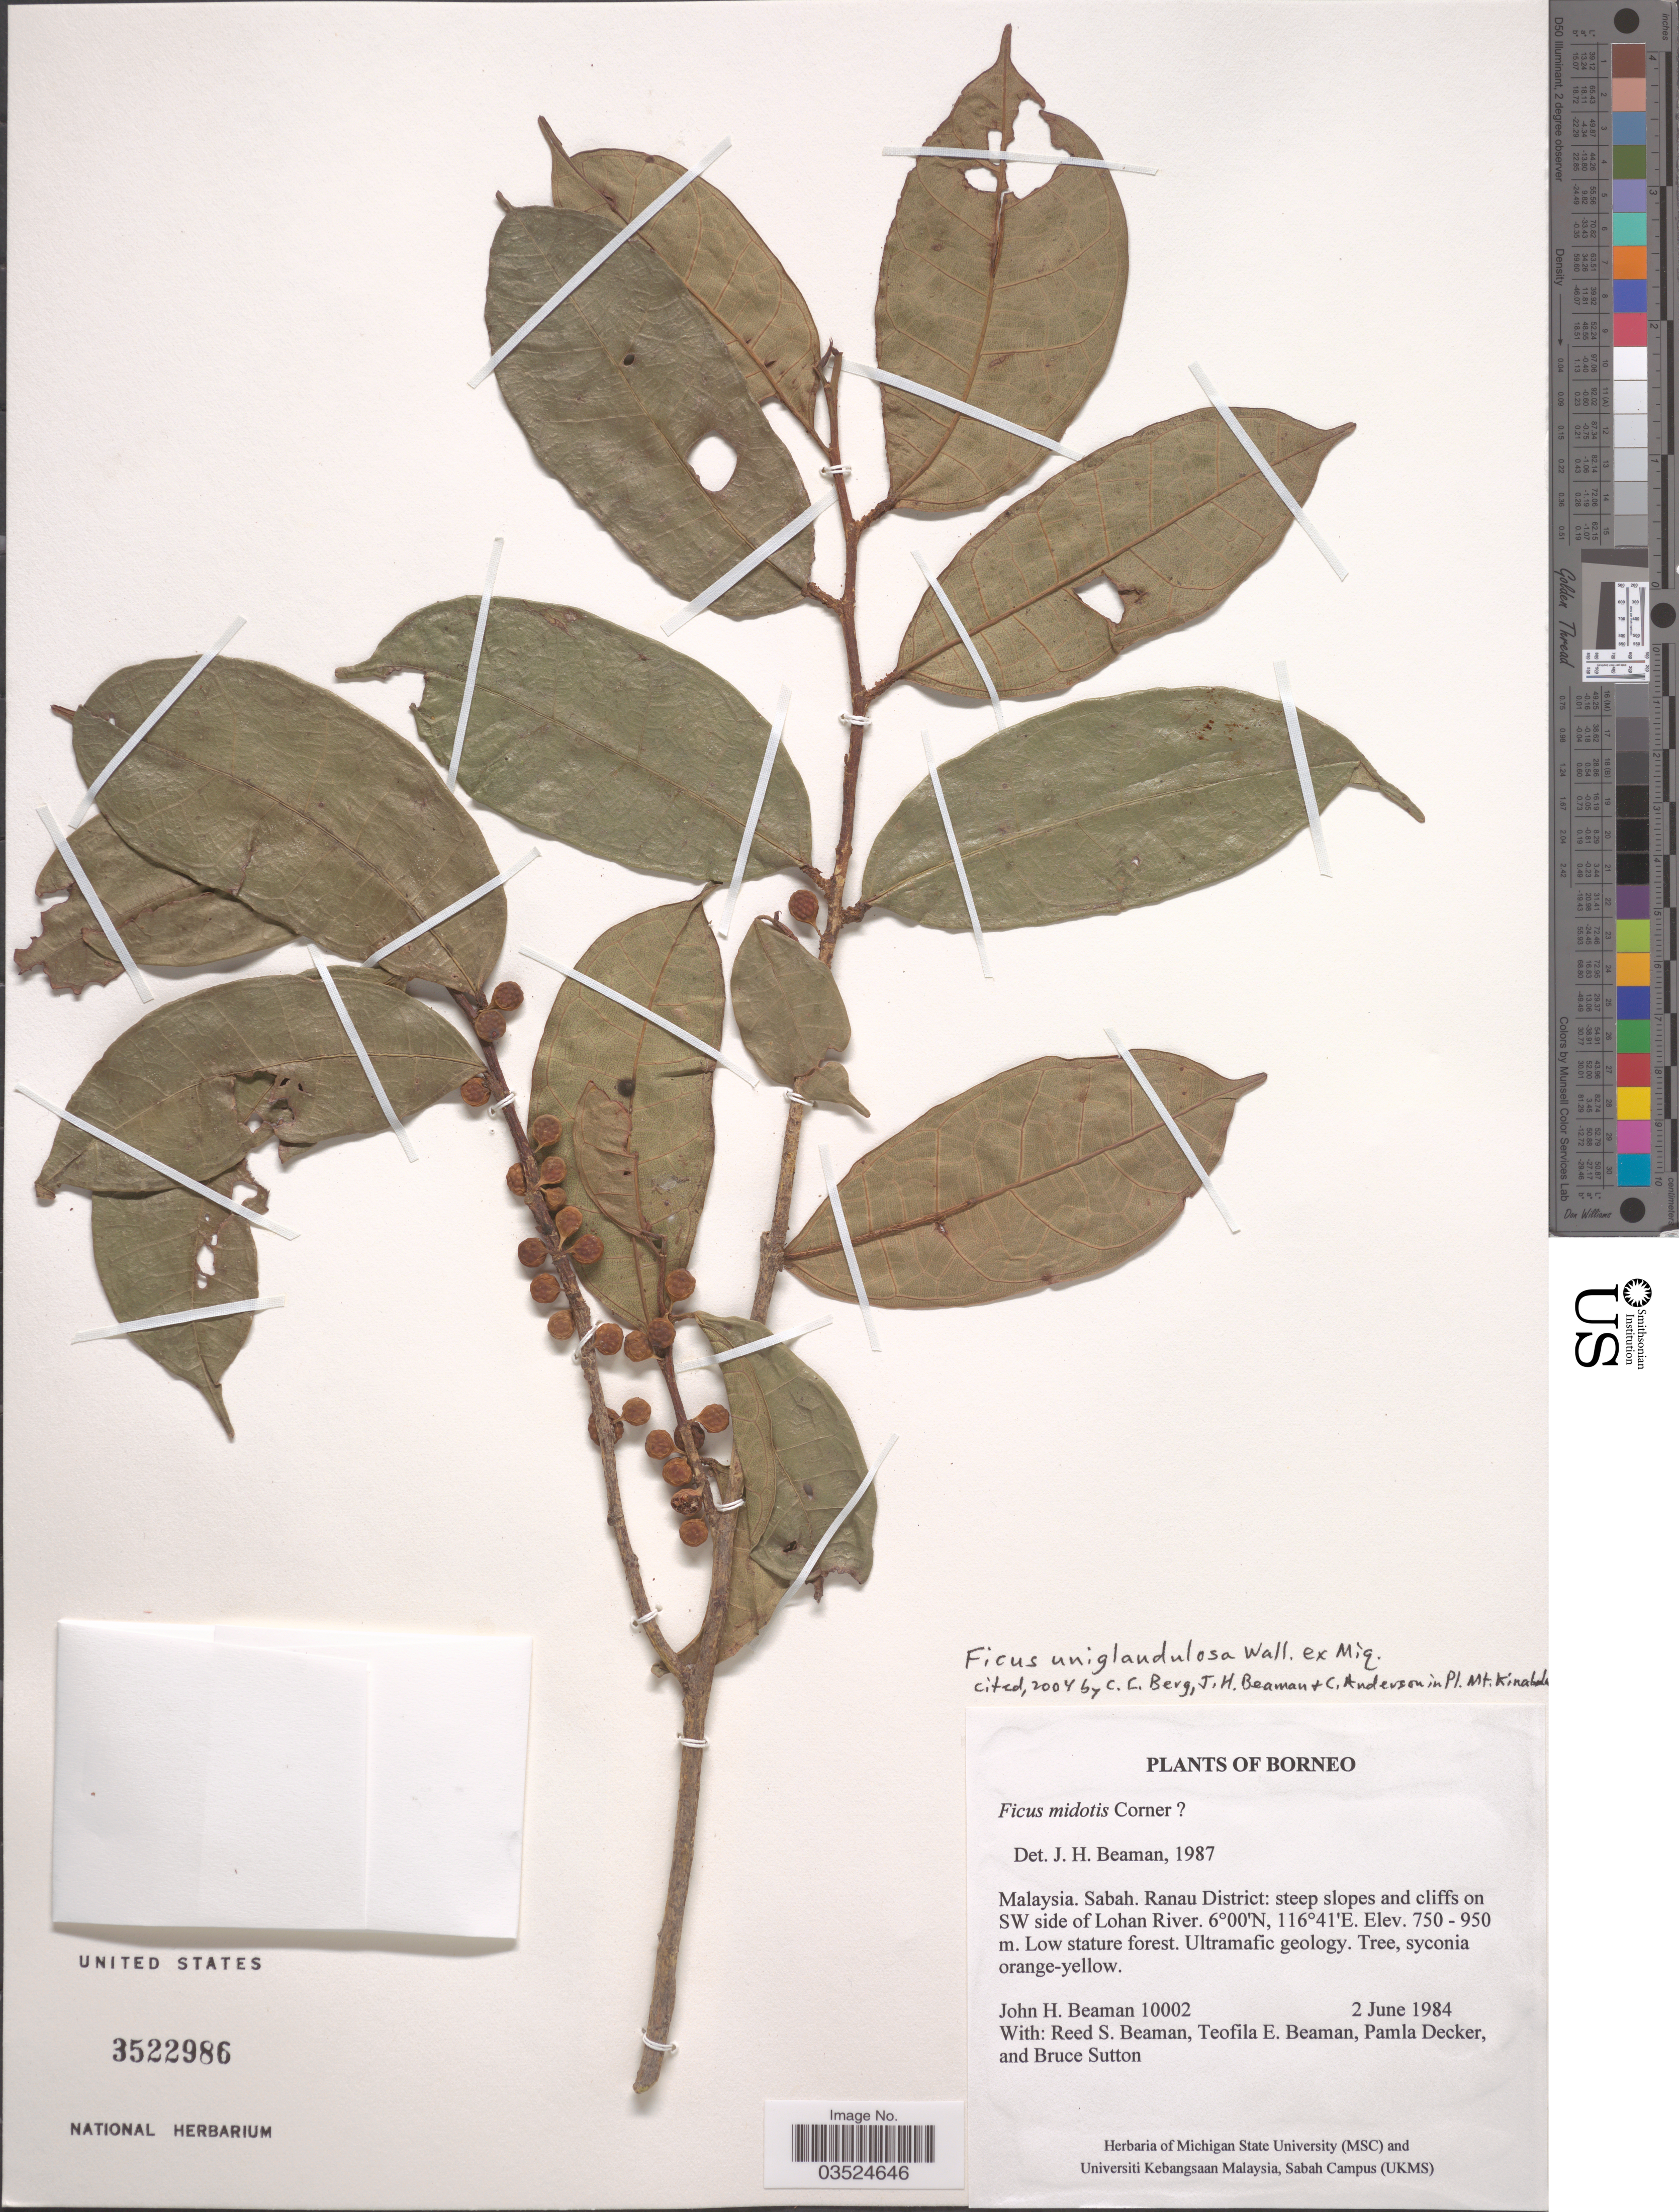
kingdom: Plantae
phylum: Tracheophyta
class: Magnoliopsida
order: Rosales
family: Moraceae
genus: Ficus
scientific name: Ficus uniglandulosa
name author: Wall.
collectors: J. H. Beaman, R. S. Beaman, T. E. Beaman, P. Decker & B. Sutton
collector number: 10002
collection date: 1984-06-02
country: Malaysia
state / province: Sabah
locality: Borneo. Ranau District: steep slopes and cliffs on SW side of Lohan River.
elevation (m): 750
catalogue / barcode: US 3522986